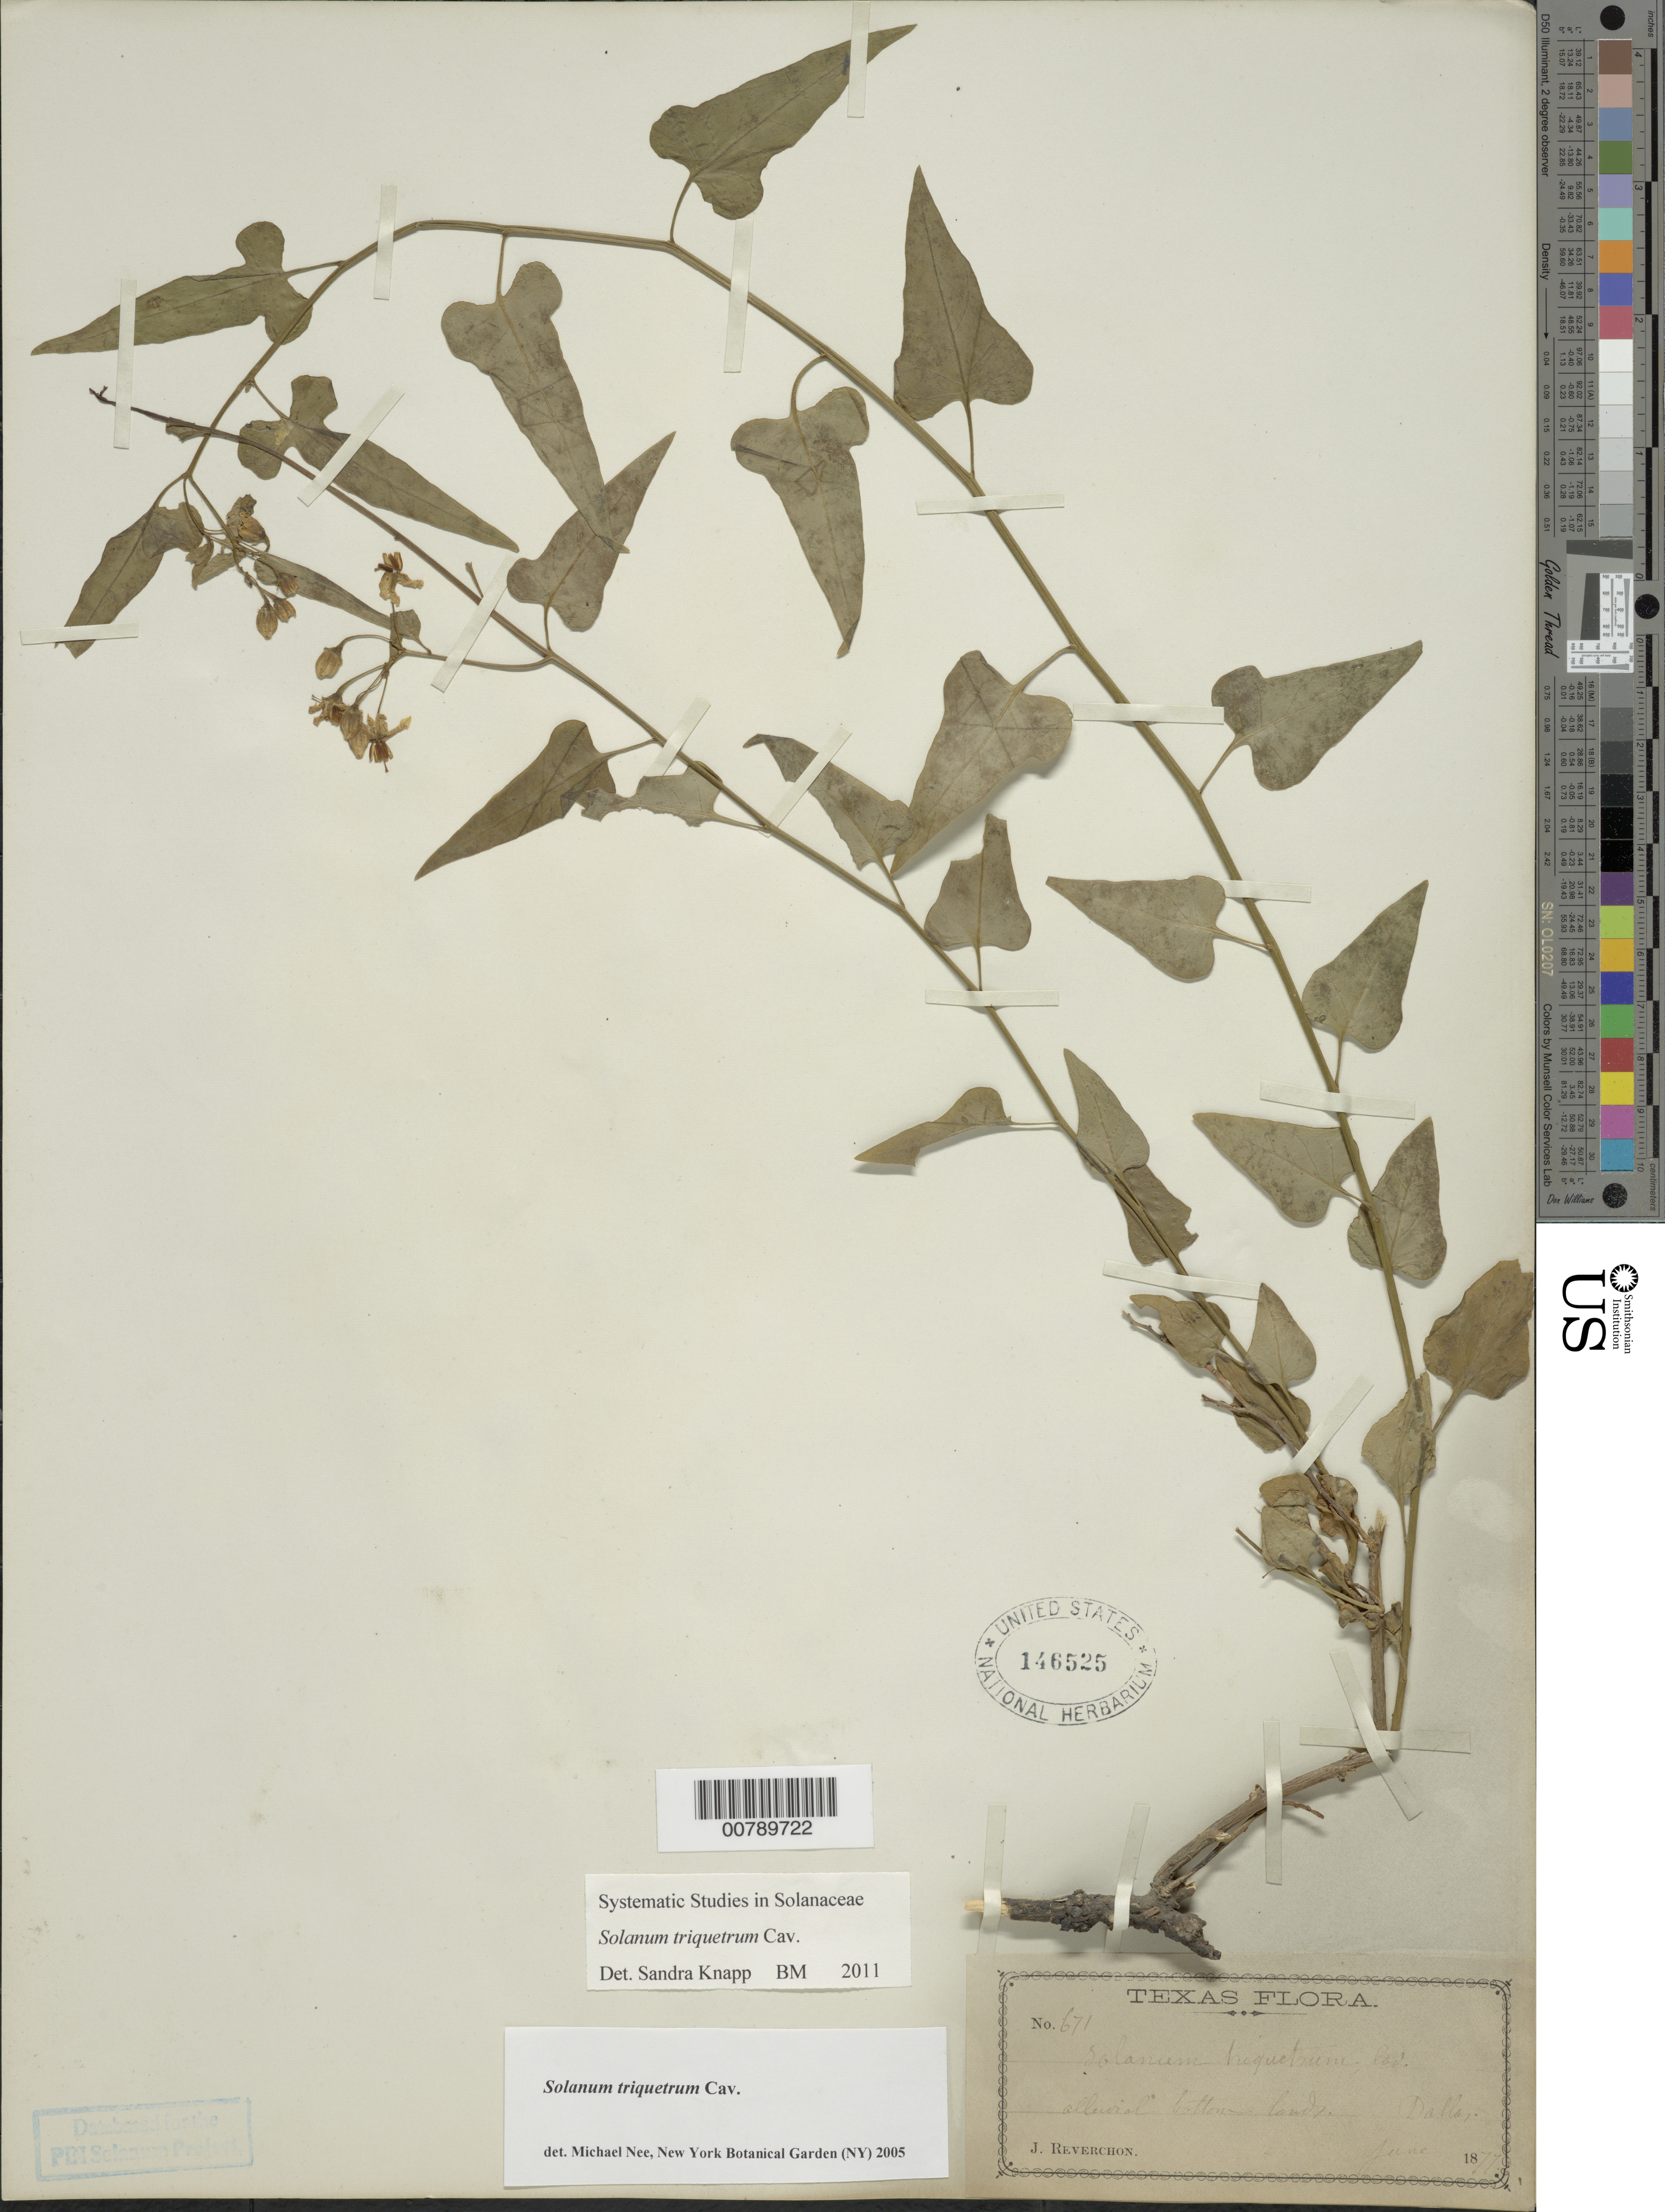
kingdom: Plantae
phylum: Tracheophyta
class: Magnoliopsida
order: Solanales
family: Solanaceae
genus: Solanum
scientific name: Solanum triquetrum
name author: Cav.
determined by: Knapp, S. D.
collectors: J. Reverchon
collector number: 671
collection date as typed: Jun 1877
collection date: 1877-06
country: United States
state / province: Texas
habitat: alluvial bottom lands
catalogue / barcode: US 146525